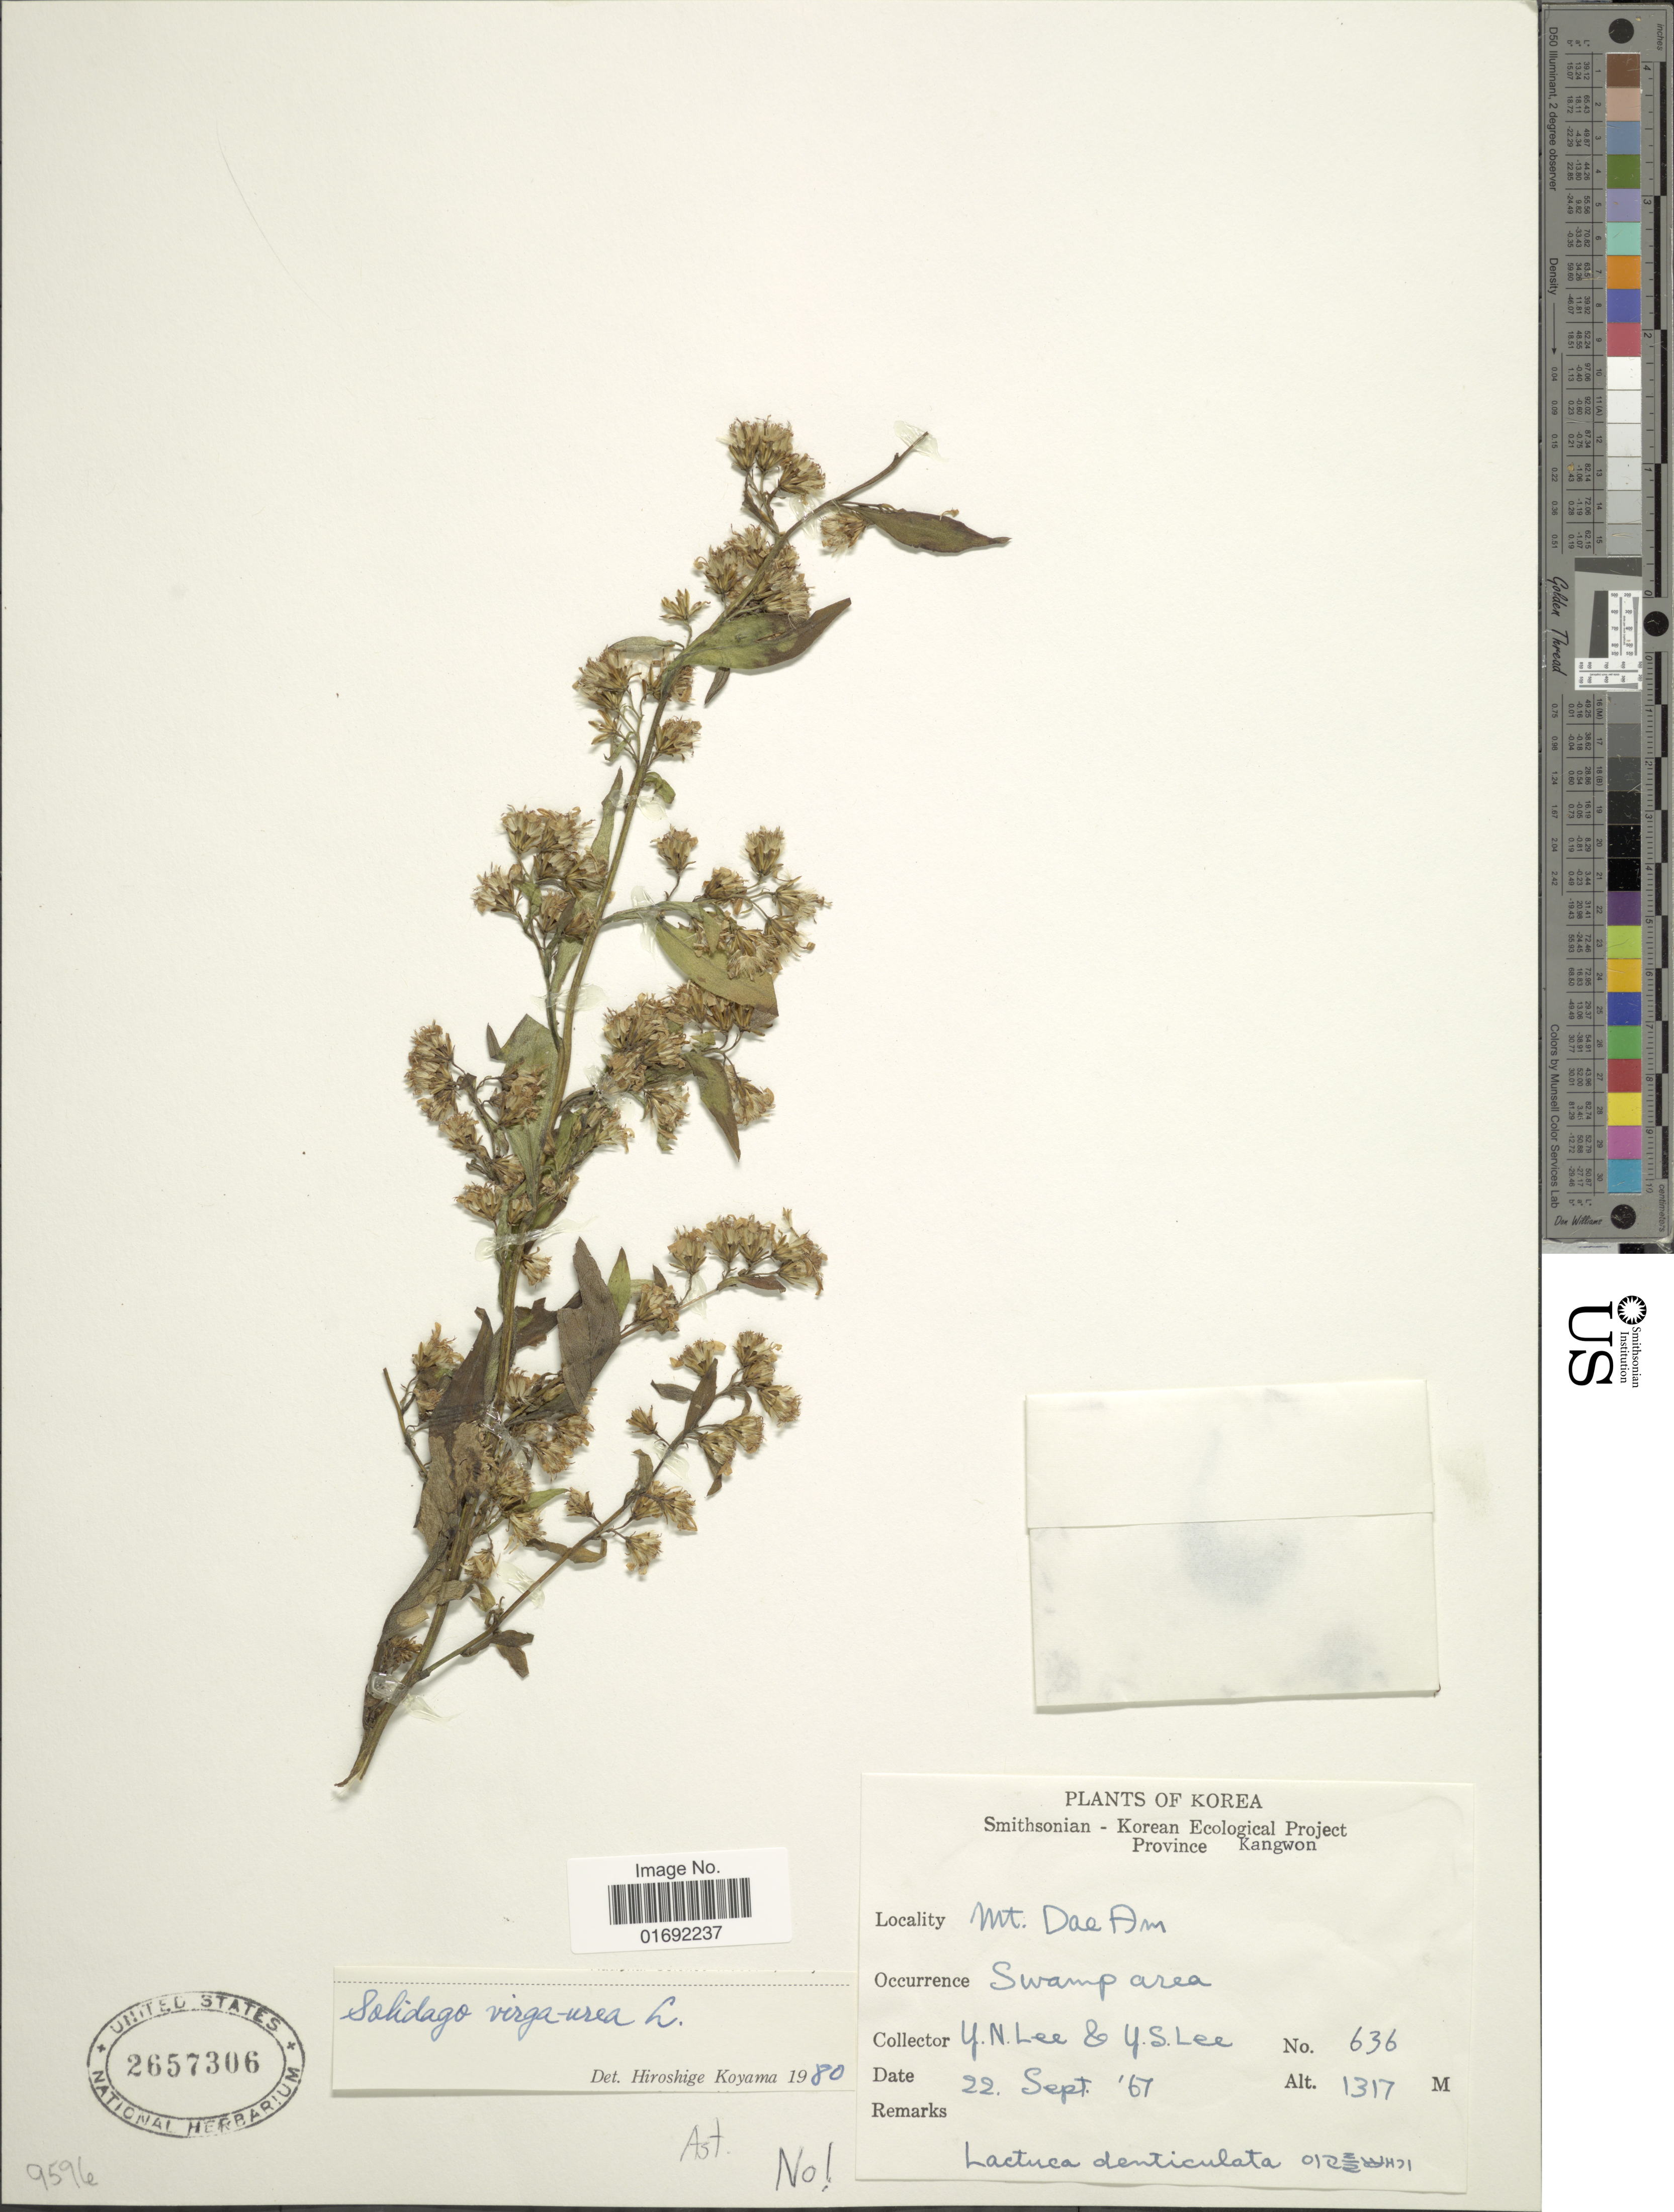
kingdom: Plantae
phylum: Tracheophyta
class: Magnoliopsida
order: Asterales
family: Asteraceae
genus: Solidago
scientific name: Solidago virgaurea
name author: L.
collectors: Y. N. Lee & Y. S. Lee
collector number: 636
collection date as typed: Transcribed d/m/y: 22/9/67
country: South Korea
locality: Korea, Mt. Dae Am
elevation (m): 1317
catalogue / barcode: US 2657306